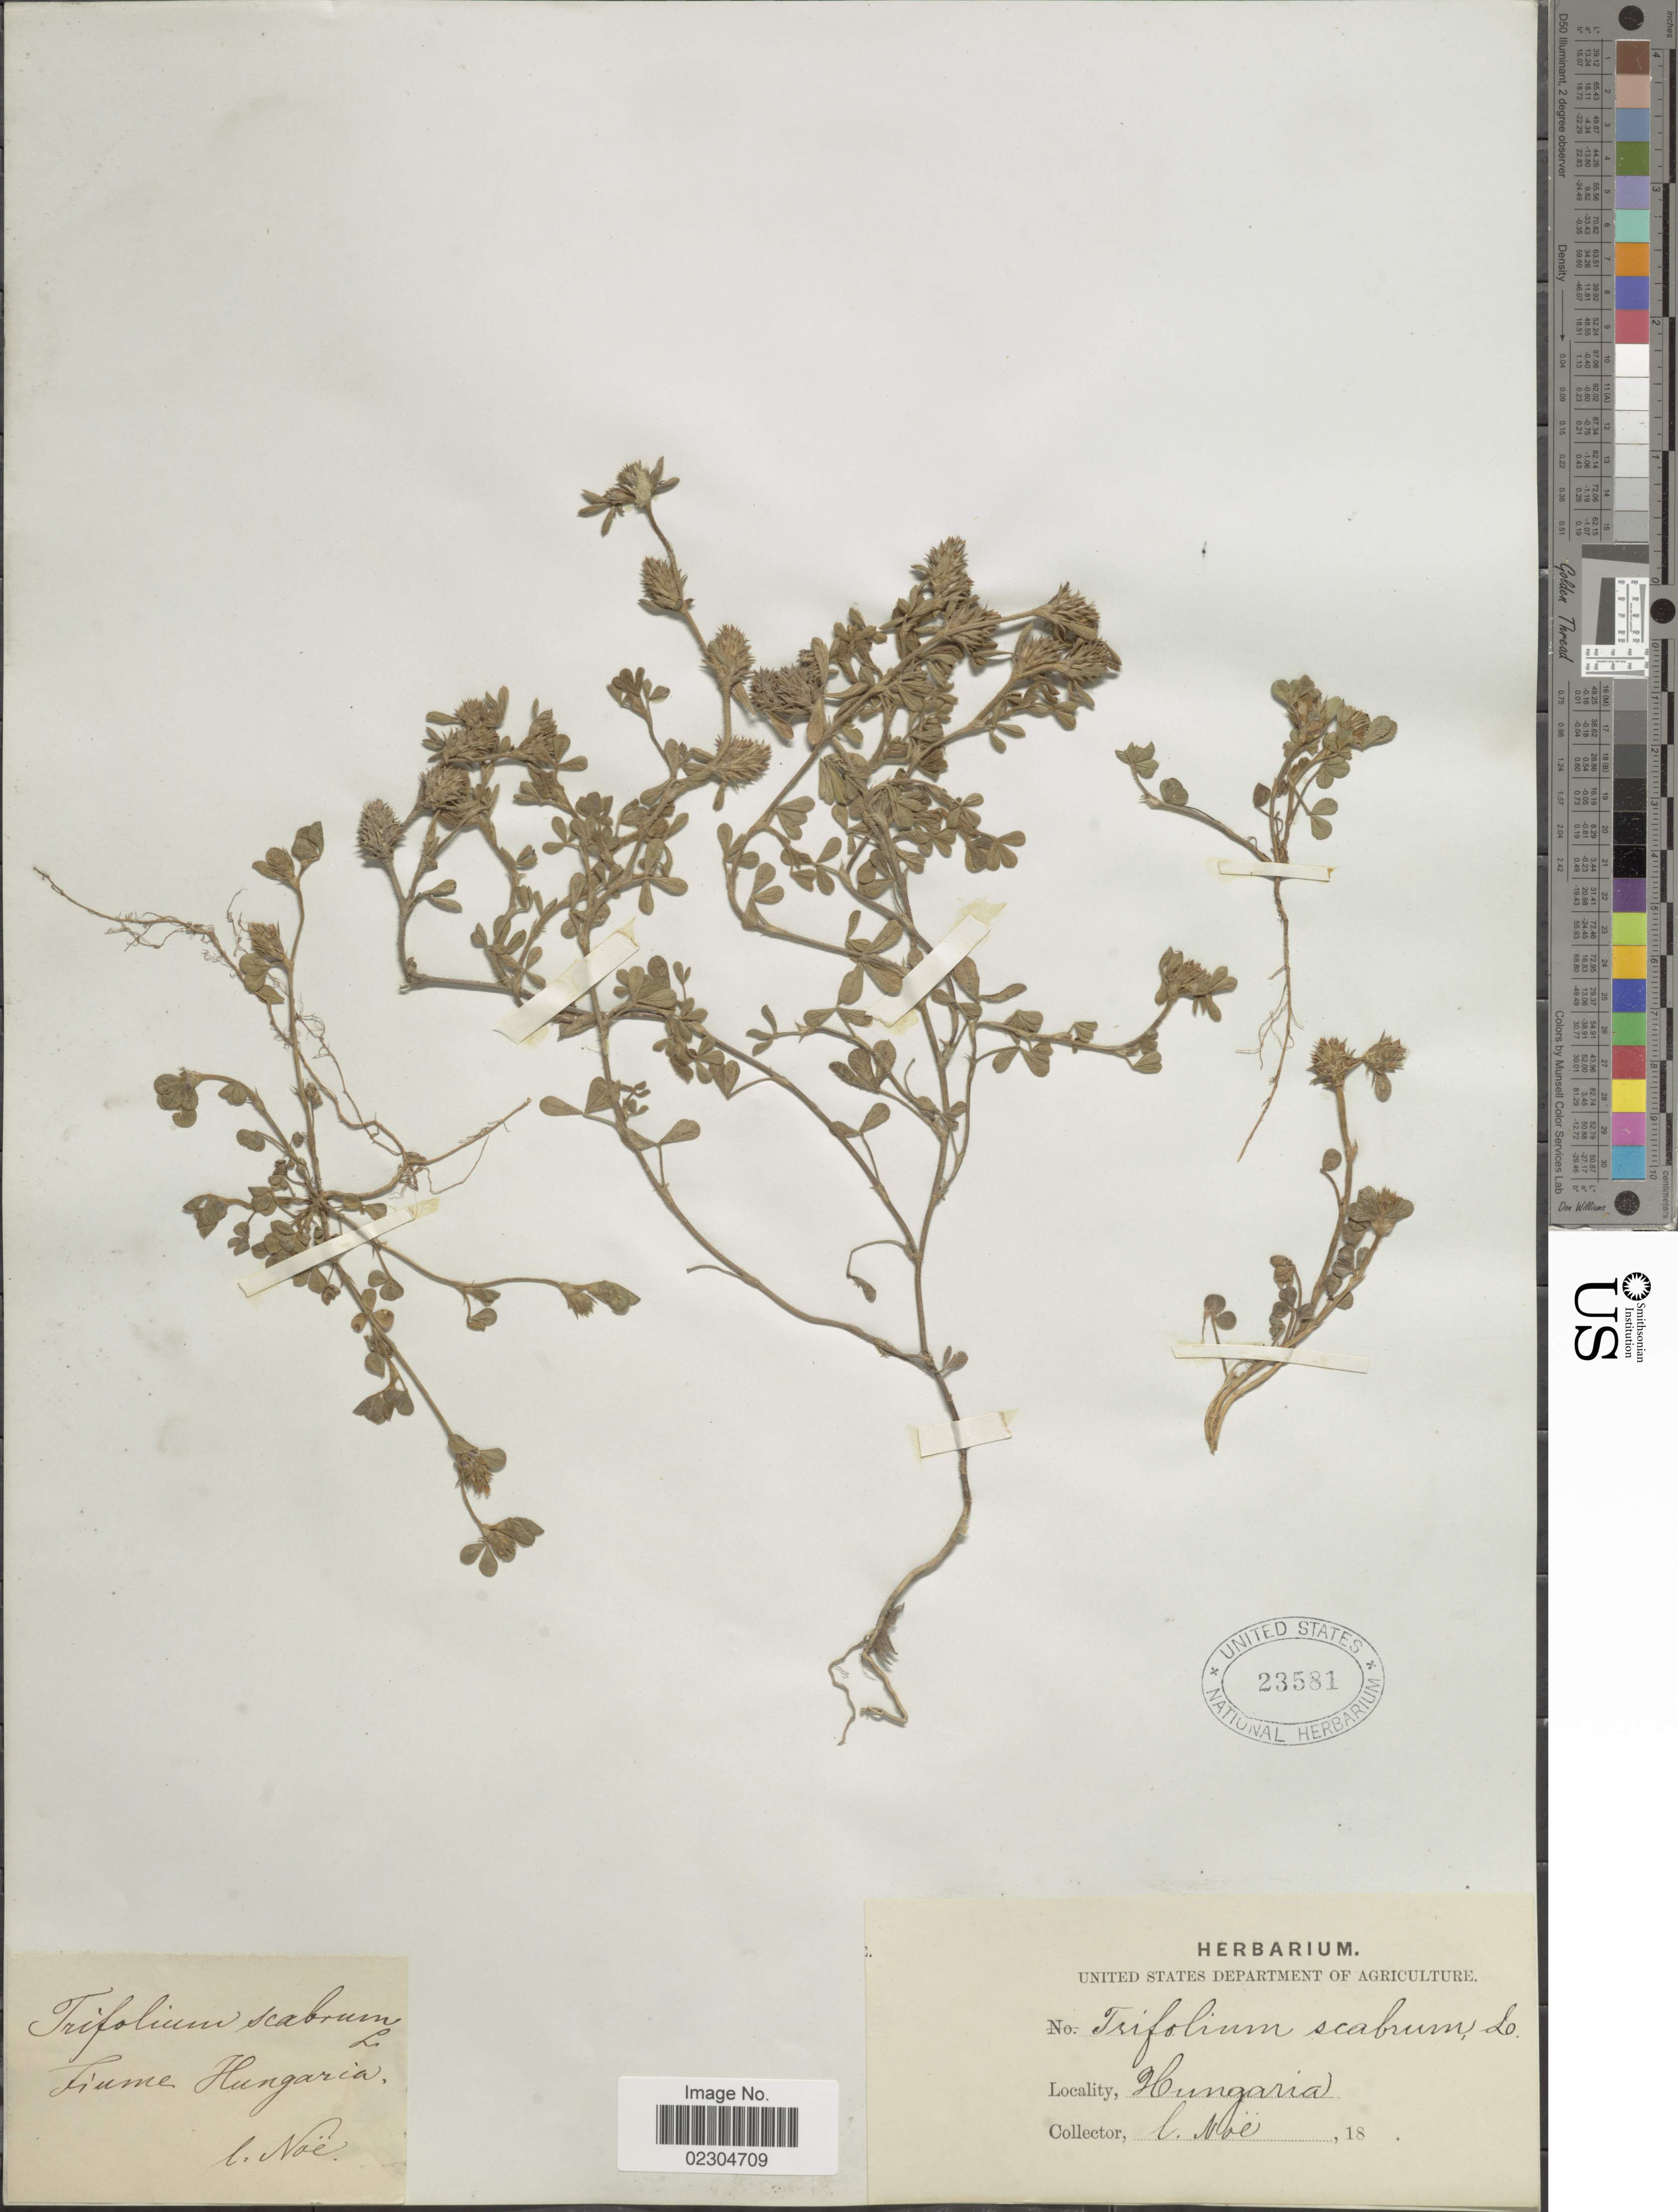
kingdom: Plantae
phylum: Tracheophyta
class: Magnoliopsida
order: Fabales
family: Fabaceae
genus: Trifolium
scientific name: Trifolium scabrum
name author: L.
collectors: C. Noe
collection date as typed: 18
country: Hungary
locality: Fiume [interpreted]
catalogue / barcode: US 23581